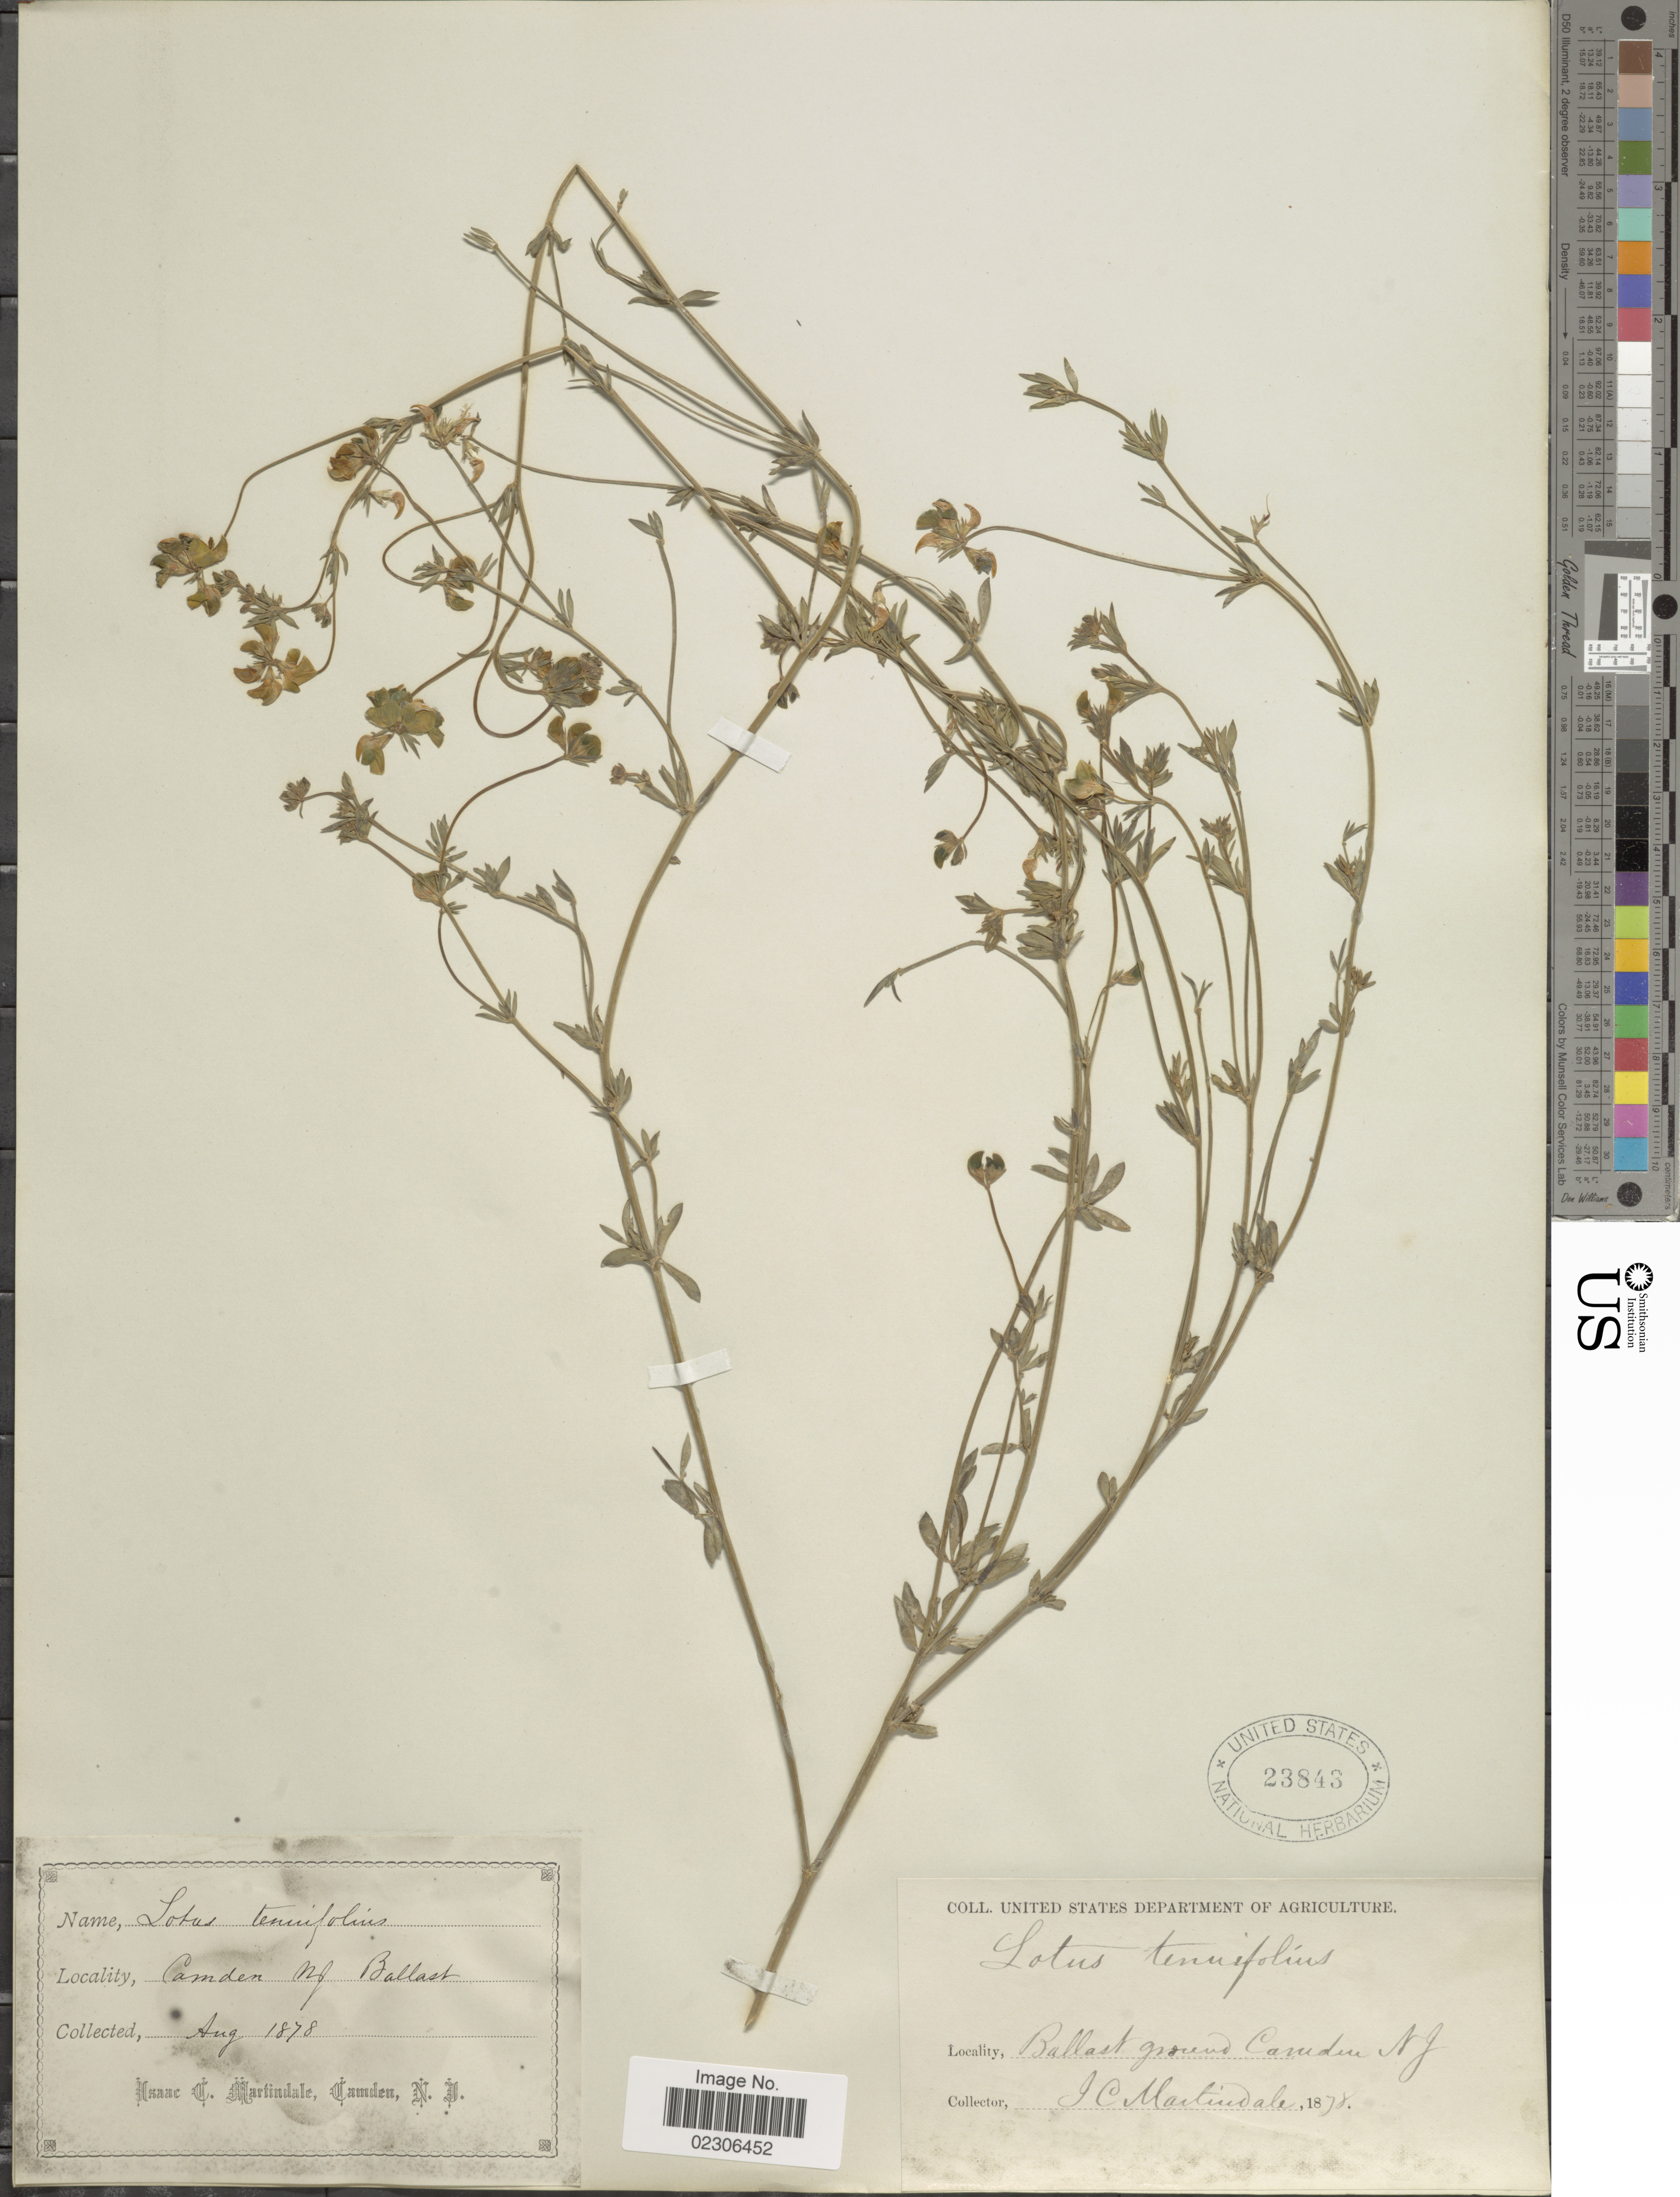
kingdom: Plantae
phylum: Tracheophyta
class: Magnoliopsida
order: Fabales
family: Fabaceae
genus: Lotus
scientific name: Lotus tenuifolius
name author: Rchb.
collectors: I. C. Martindale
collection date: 1878-08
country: United States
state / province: New Jersey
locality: Ballast ground, Camden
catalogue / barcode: US 23843